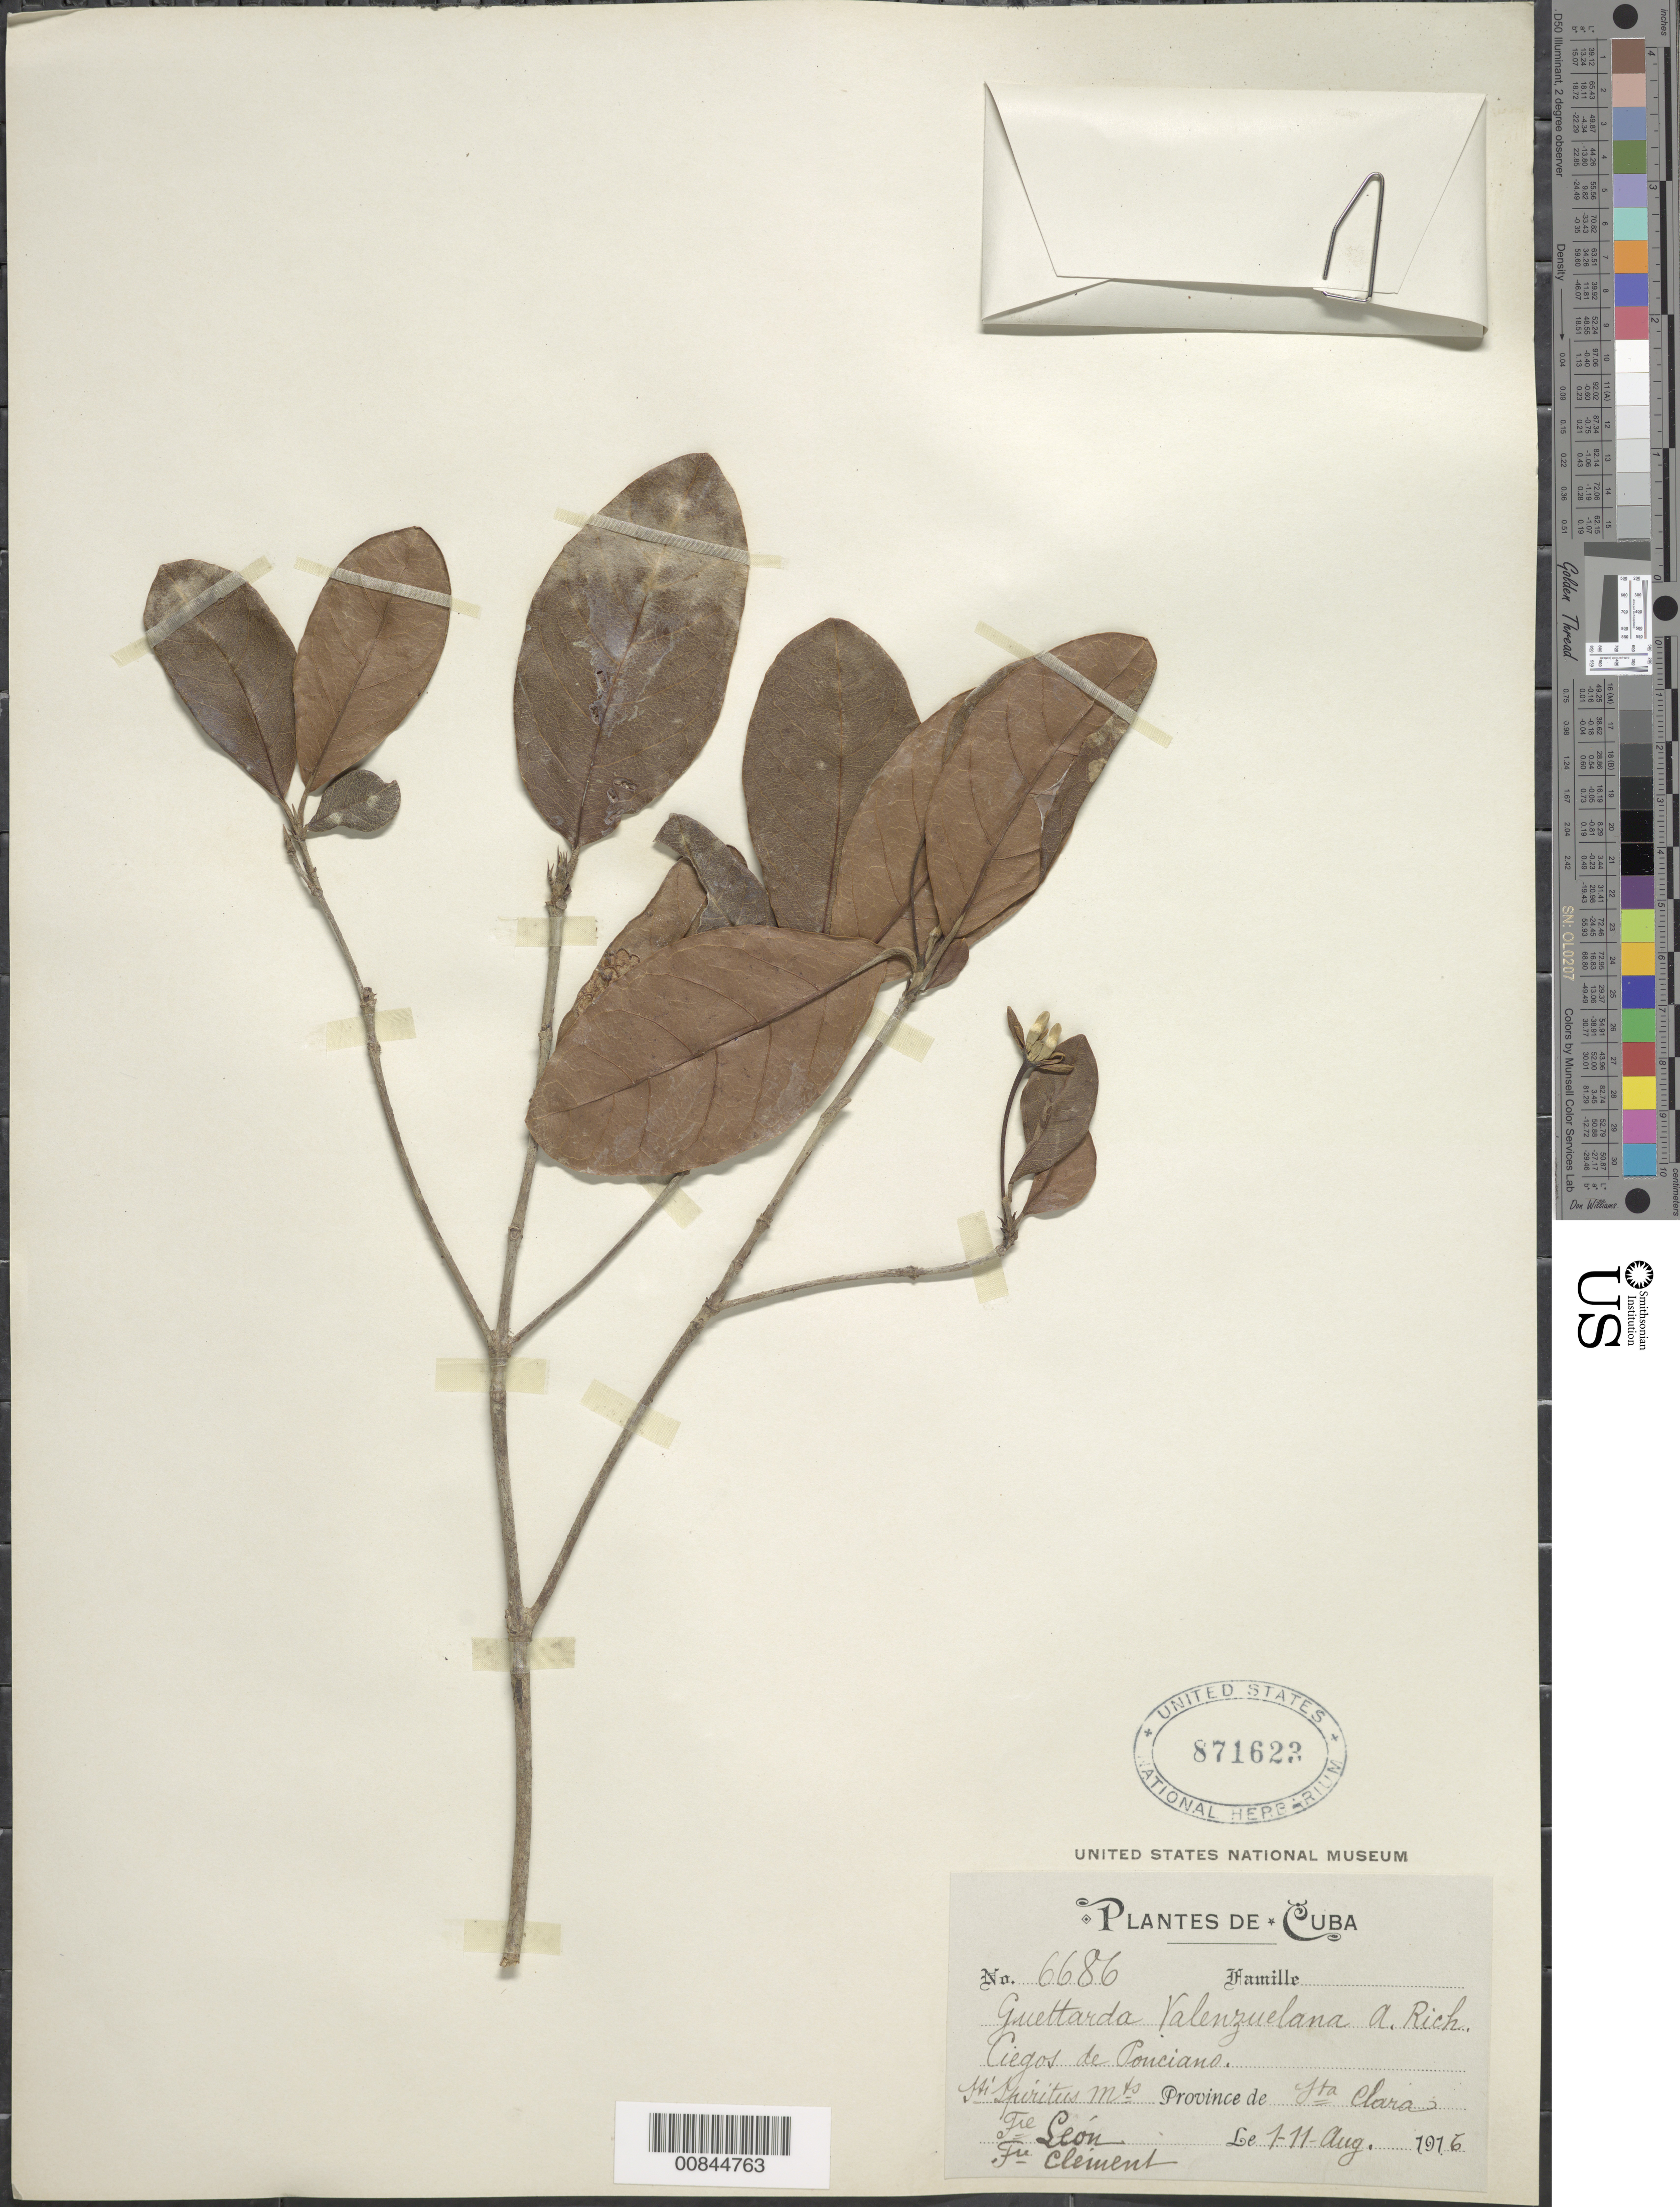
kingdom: Plantae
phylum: Tracheophyta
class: Magnoliopsida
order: Gentianales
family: Rubiaceae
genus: Guettarda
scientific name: Guettarda valenzuelana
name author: A. Rich.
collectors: Bro. León & B. Clement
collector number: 6686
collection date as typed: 01 Aug 1916 to 11 Aug 1916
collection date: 1916-08-01/1916-08-11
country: Cuba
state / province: Las Villas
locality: Ciegos de Ponciano. Sti. Spiritus Mts.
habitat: Montane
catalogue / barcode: US 871623